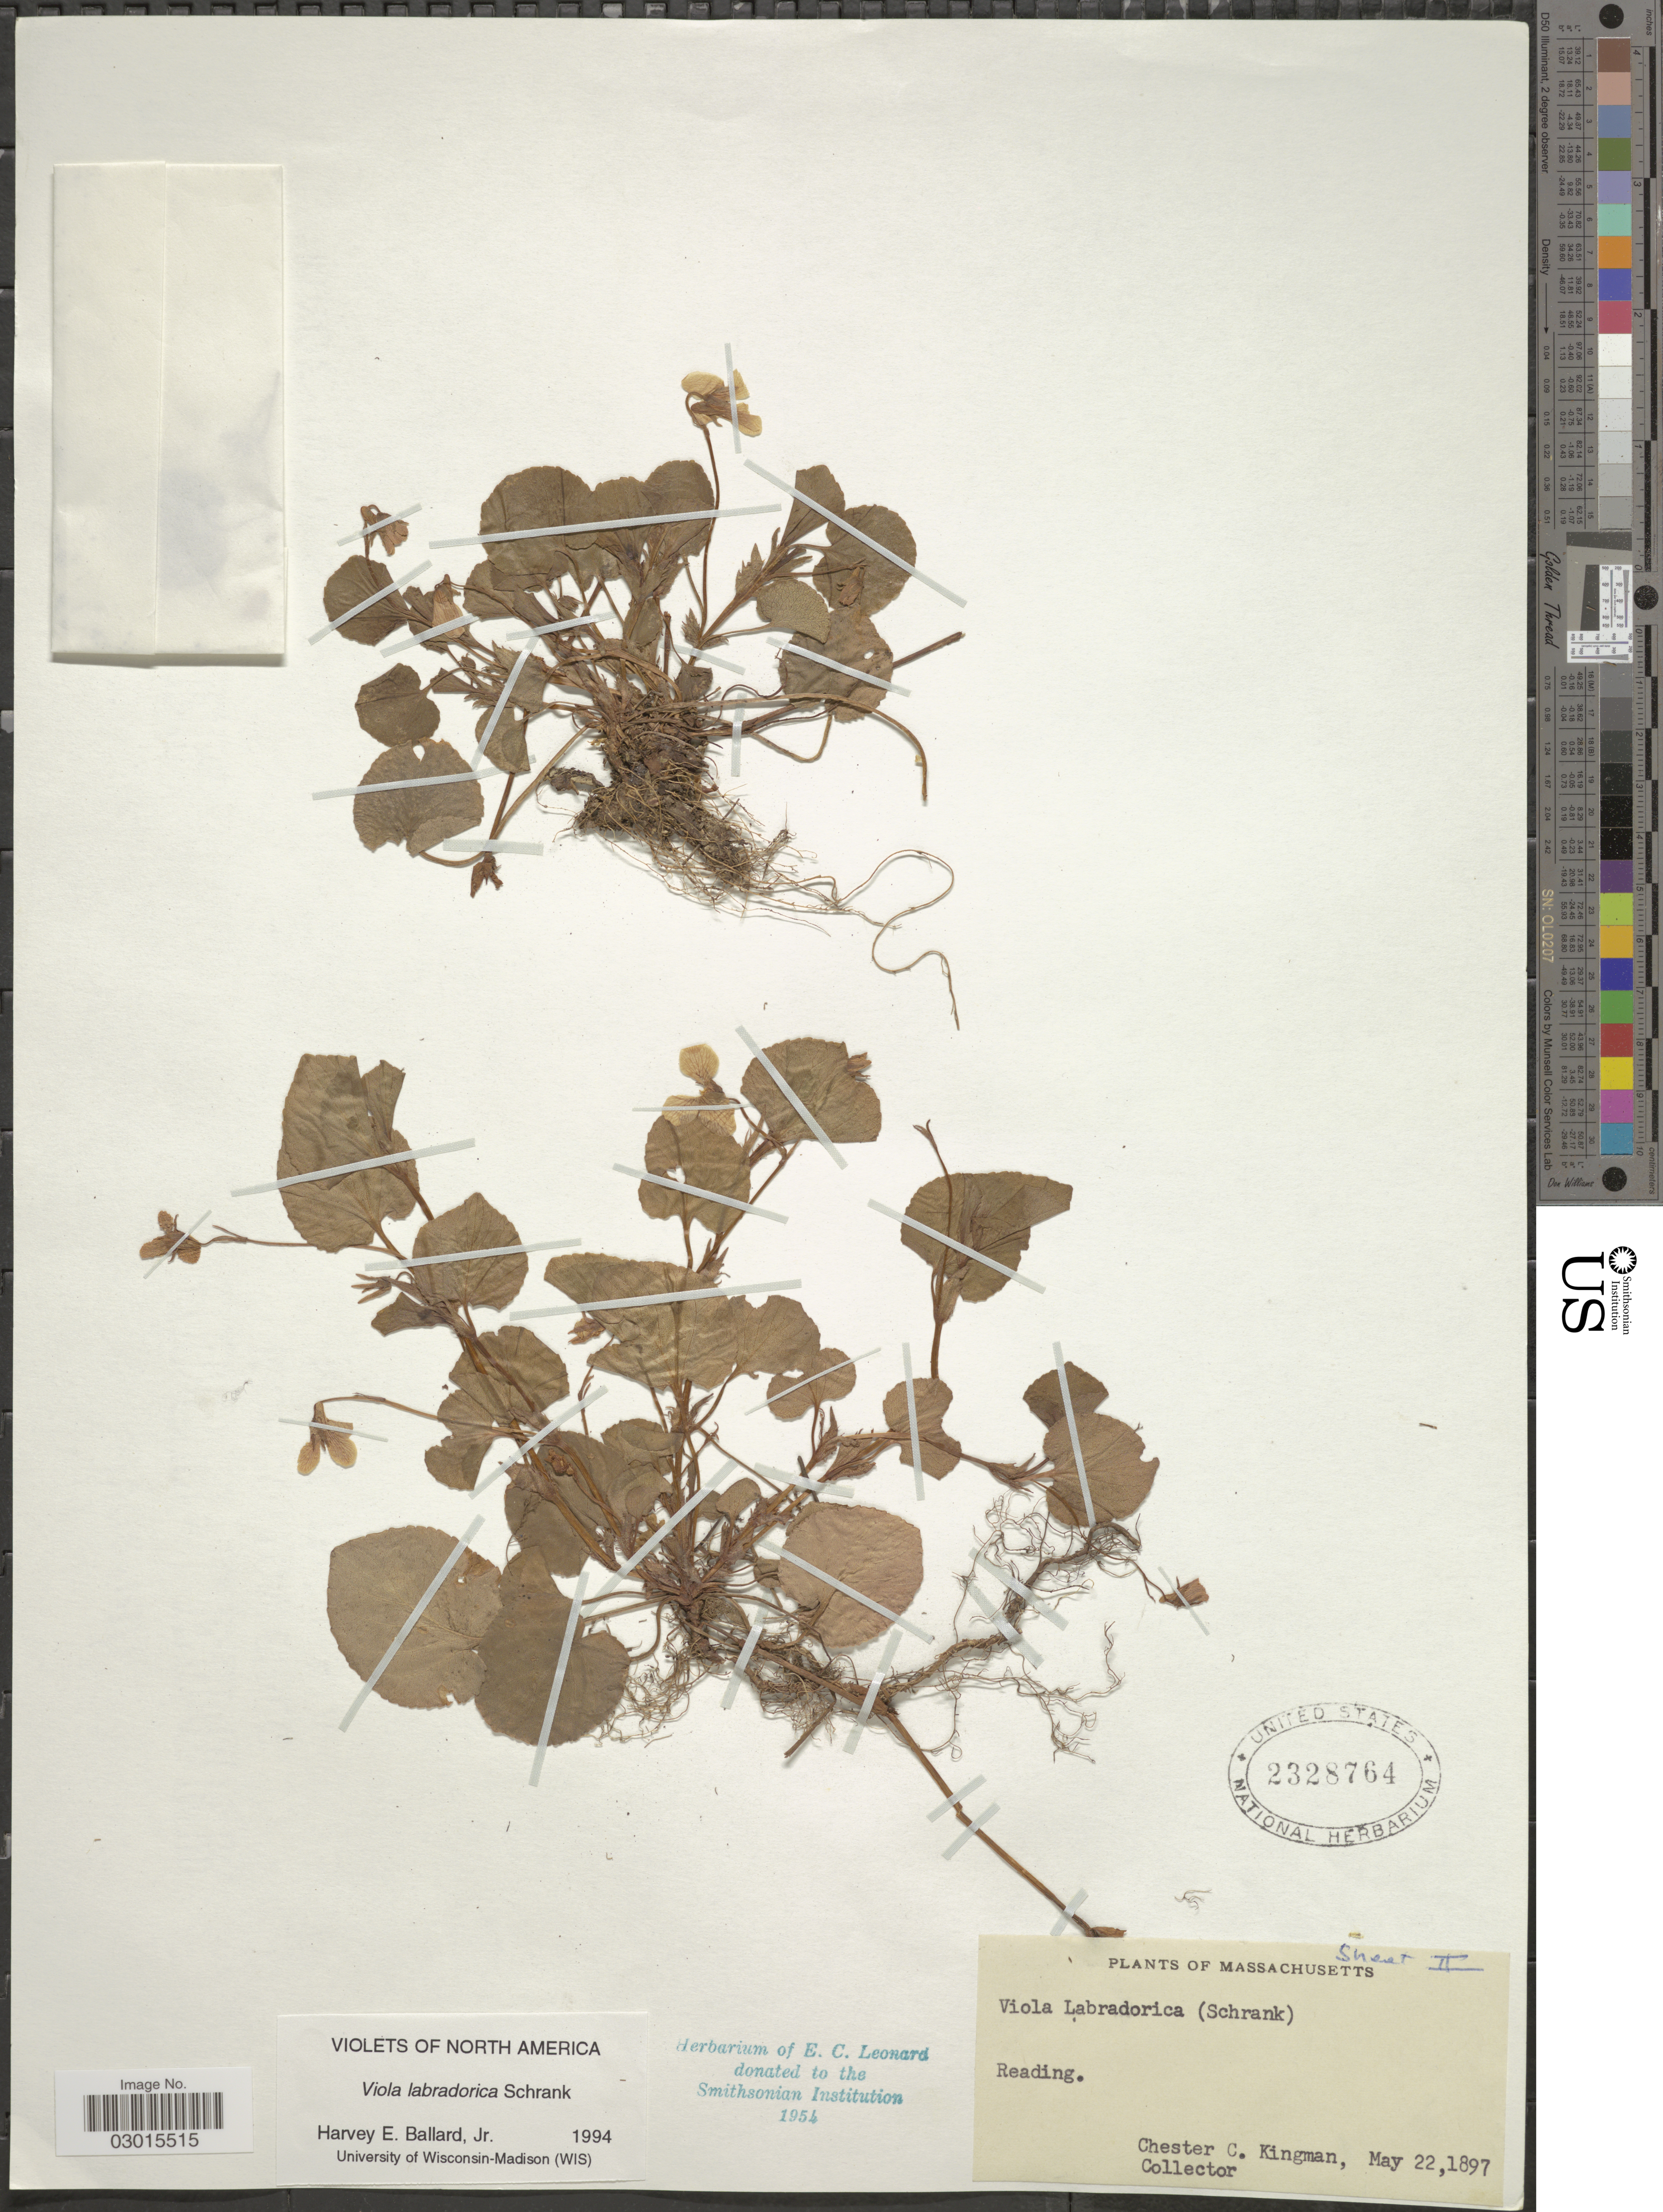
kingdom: Plantae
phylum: Tracheophyta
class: Magnoliopsida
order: Malpighiales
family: Violaceae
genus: Viola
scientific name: Viola labradorica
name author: Schrank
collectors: C. Kingman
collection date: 1897-05-22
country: United States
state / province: Massachusetts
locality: Reading.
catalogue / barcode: US 2328764